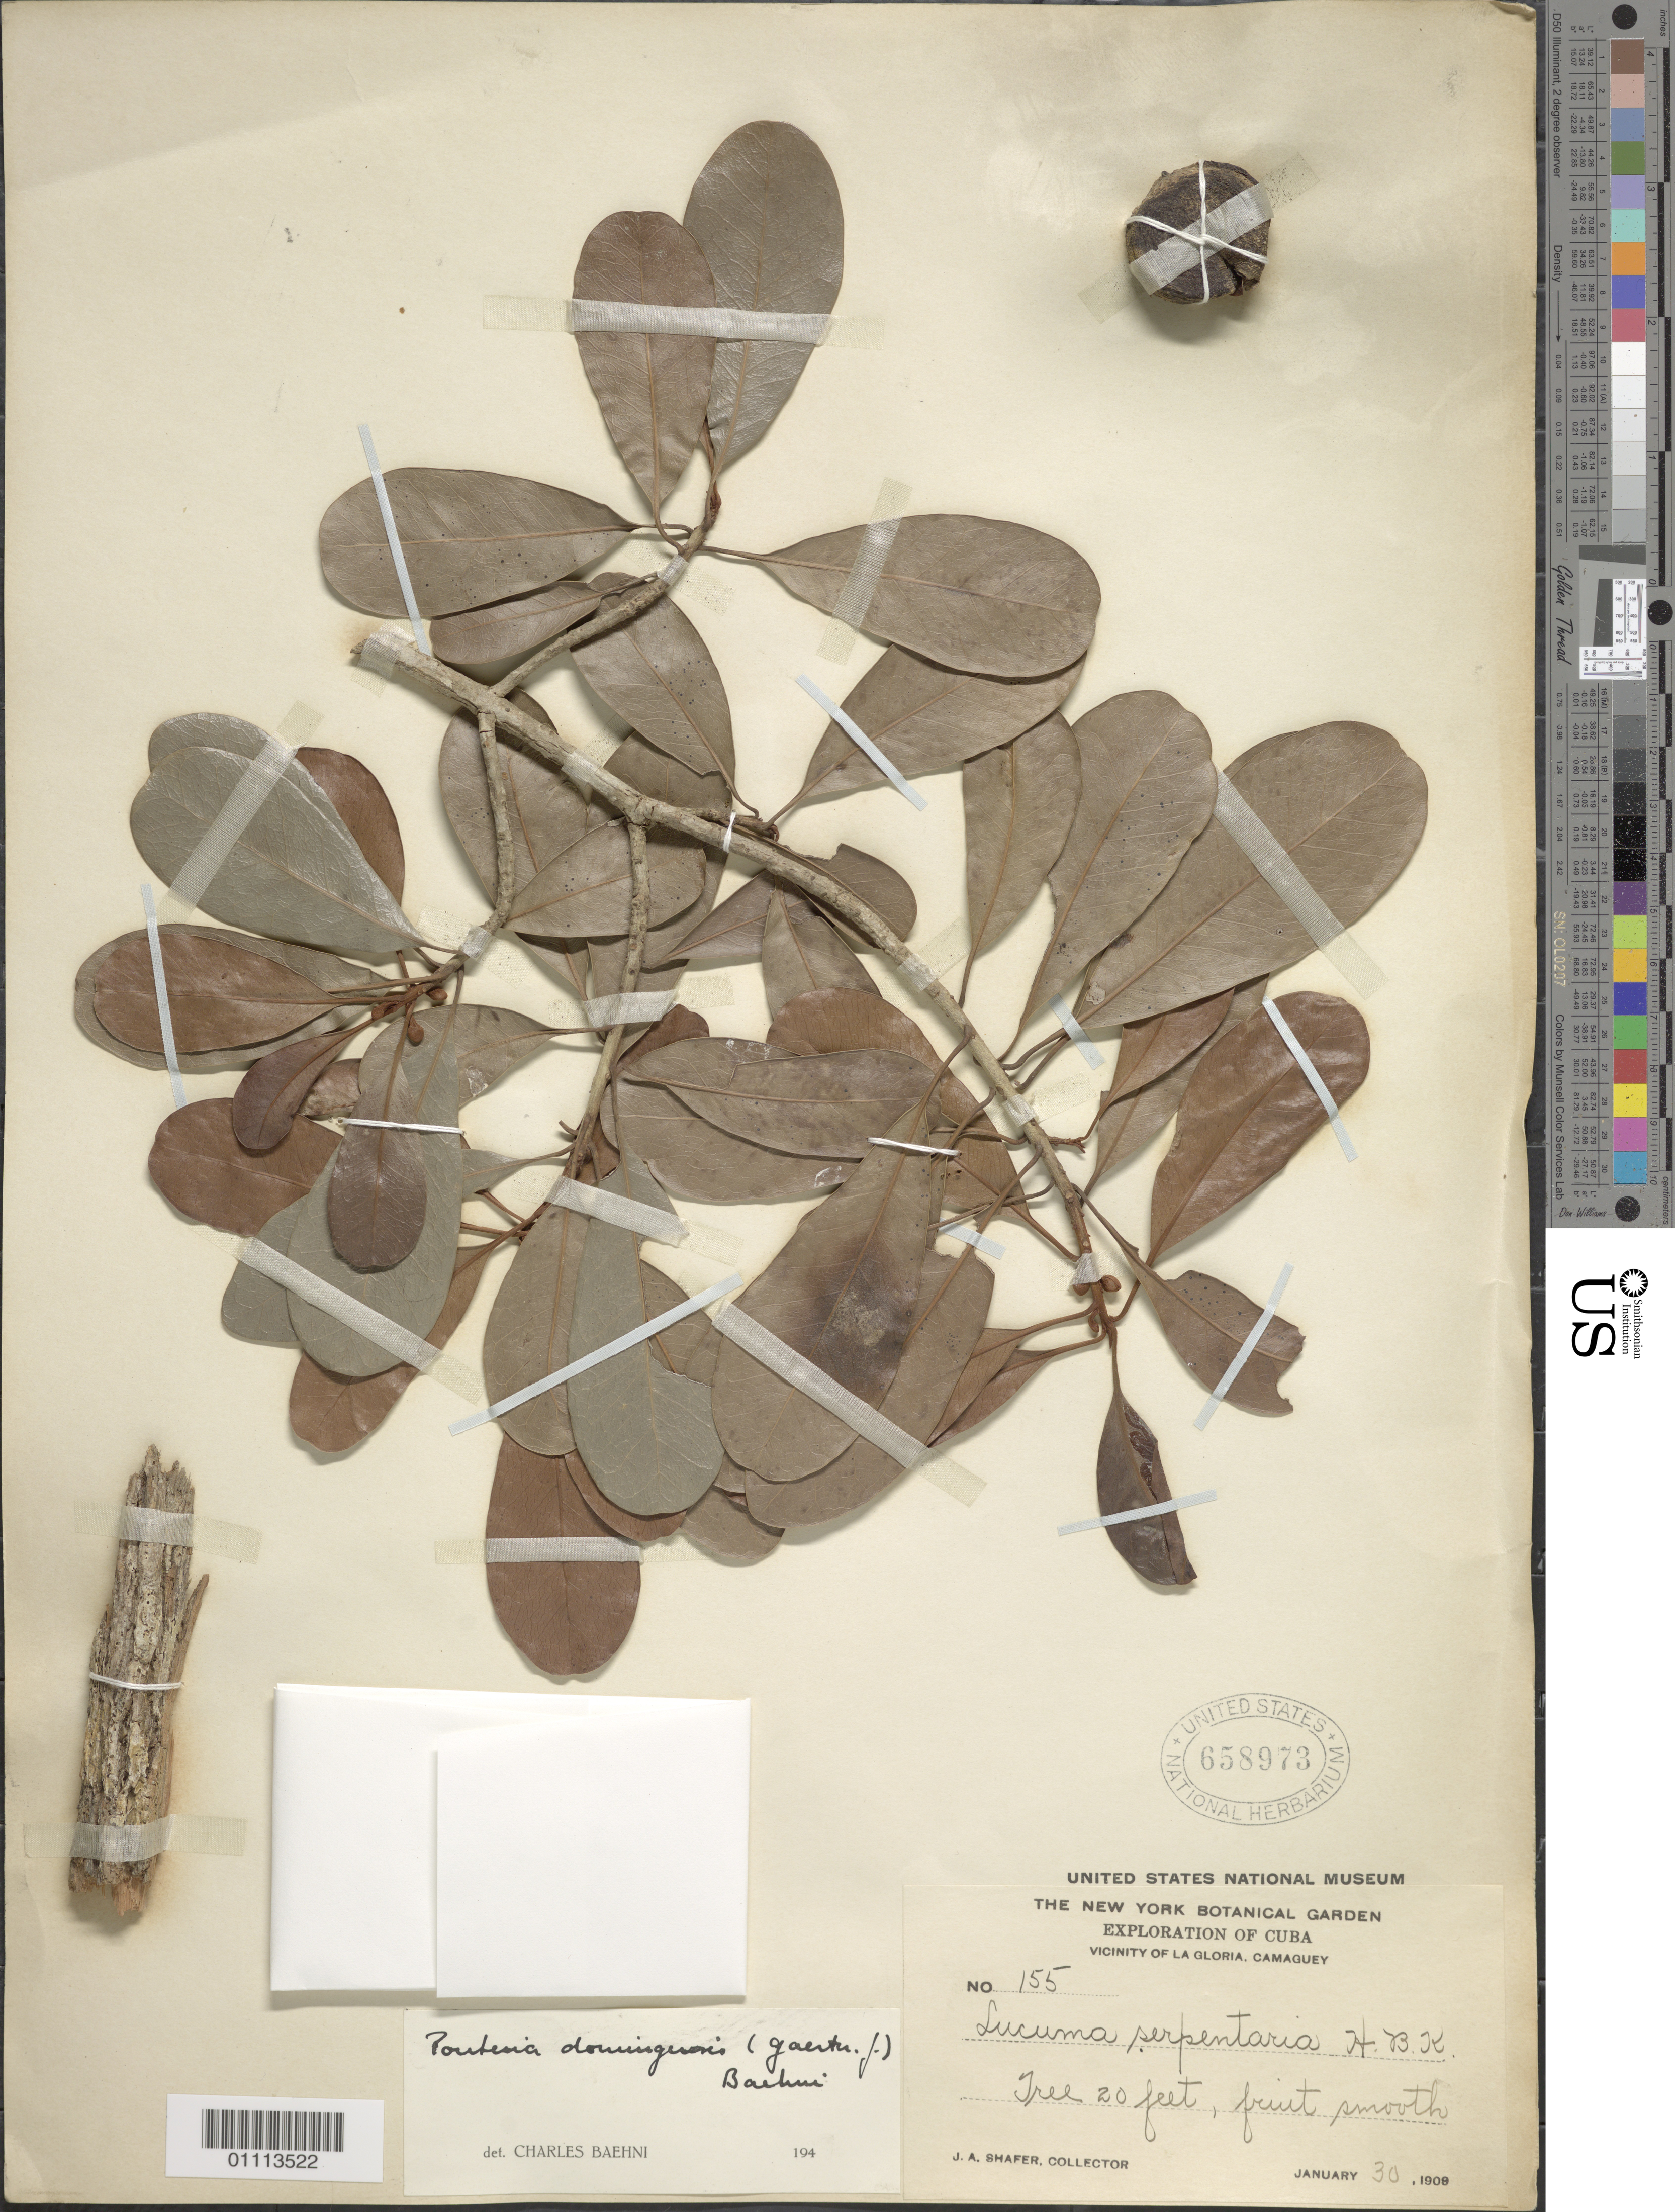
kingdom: Plantae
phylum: Tracheophyta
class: Magnoliopsida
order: Ericales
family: Sapotaceae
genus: Pouteria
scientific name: Pouteria domingensis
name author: (C.F. Gaertn.) Baehni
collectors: J. A. Shafer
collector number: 155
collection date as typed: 30 Jan 1909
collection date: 1909-01-30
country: Cuba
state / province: Camagüey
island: Cuba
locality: Vicinity of La Gloria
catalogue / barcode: US 658973